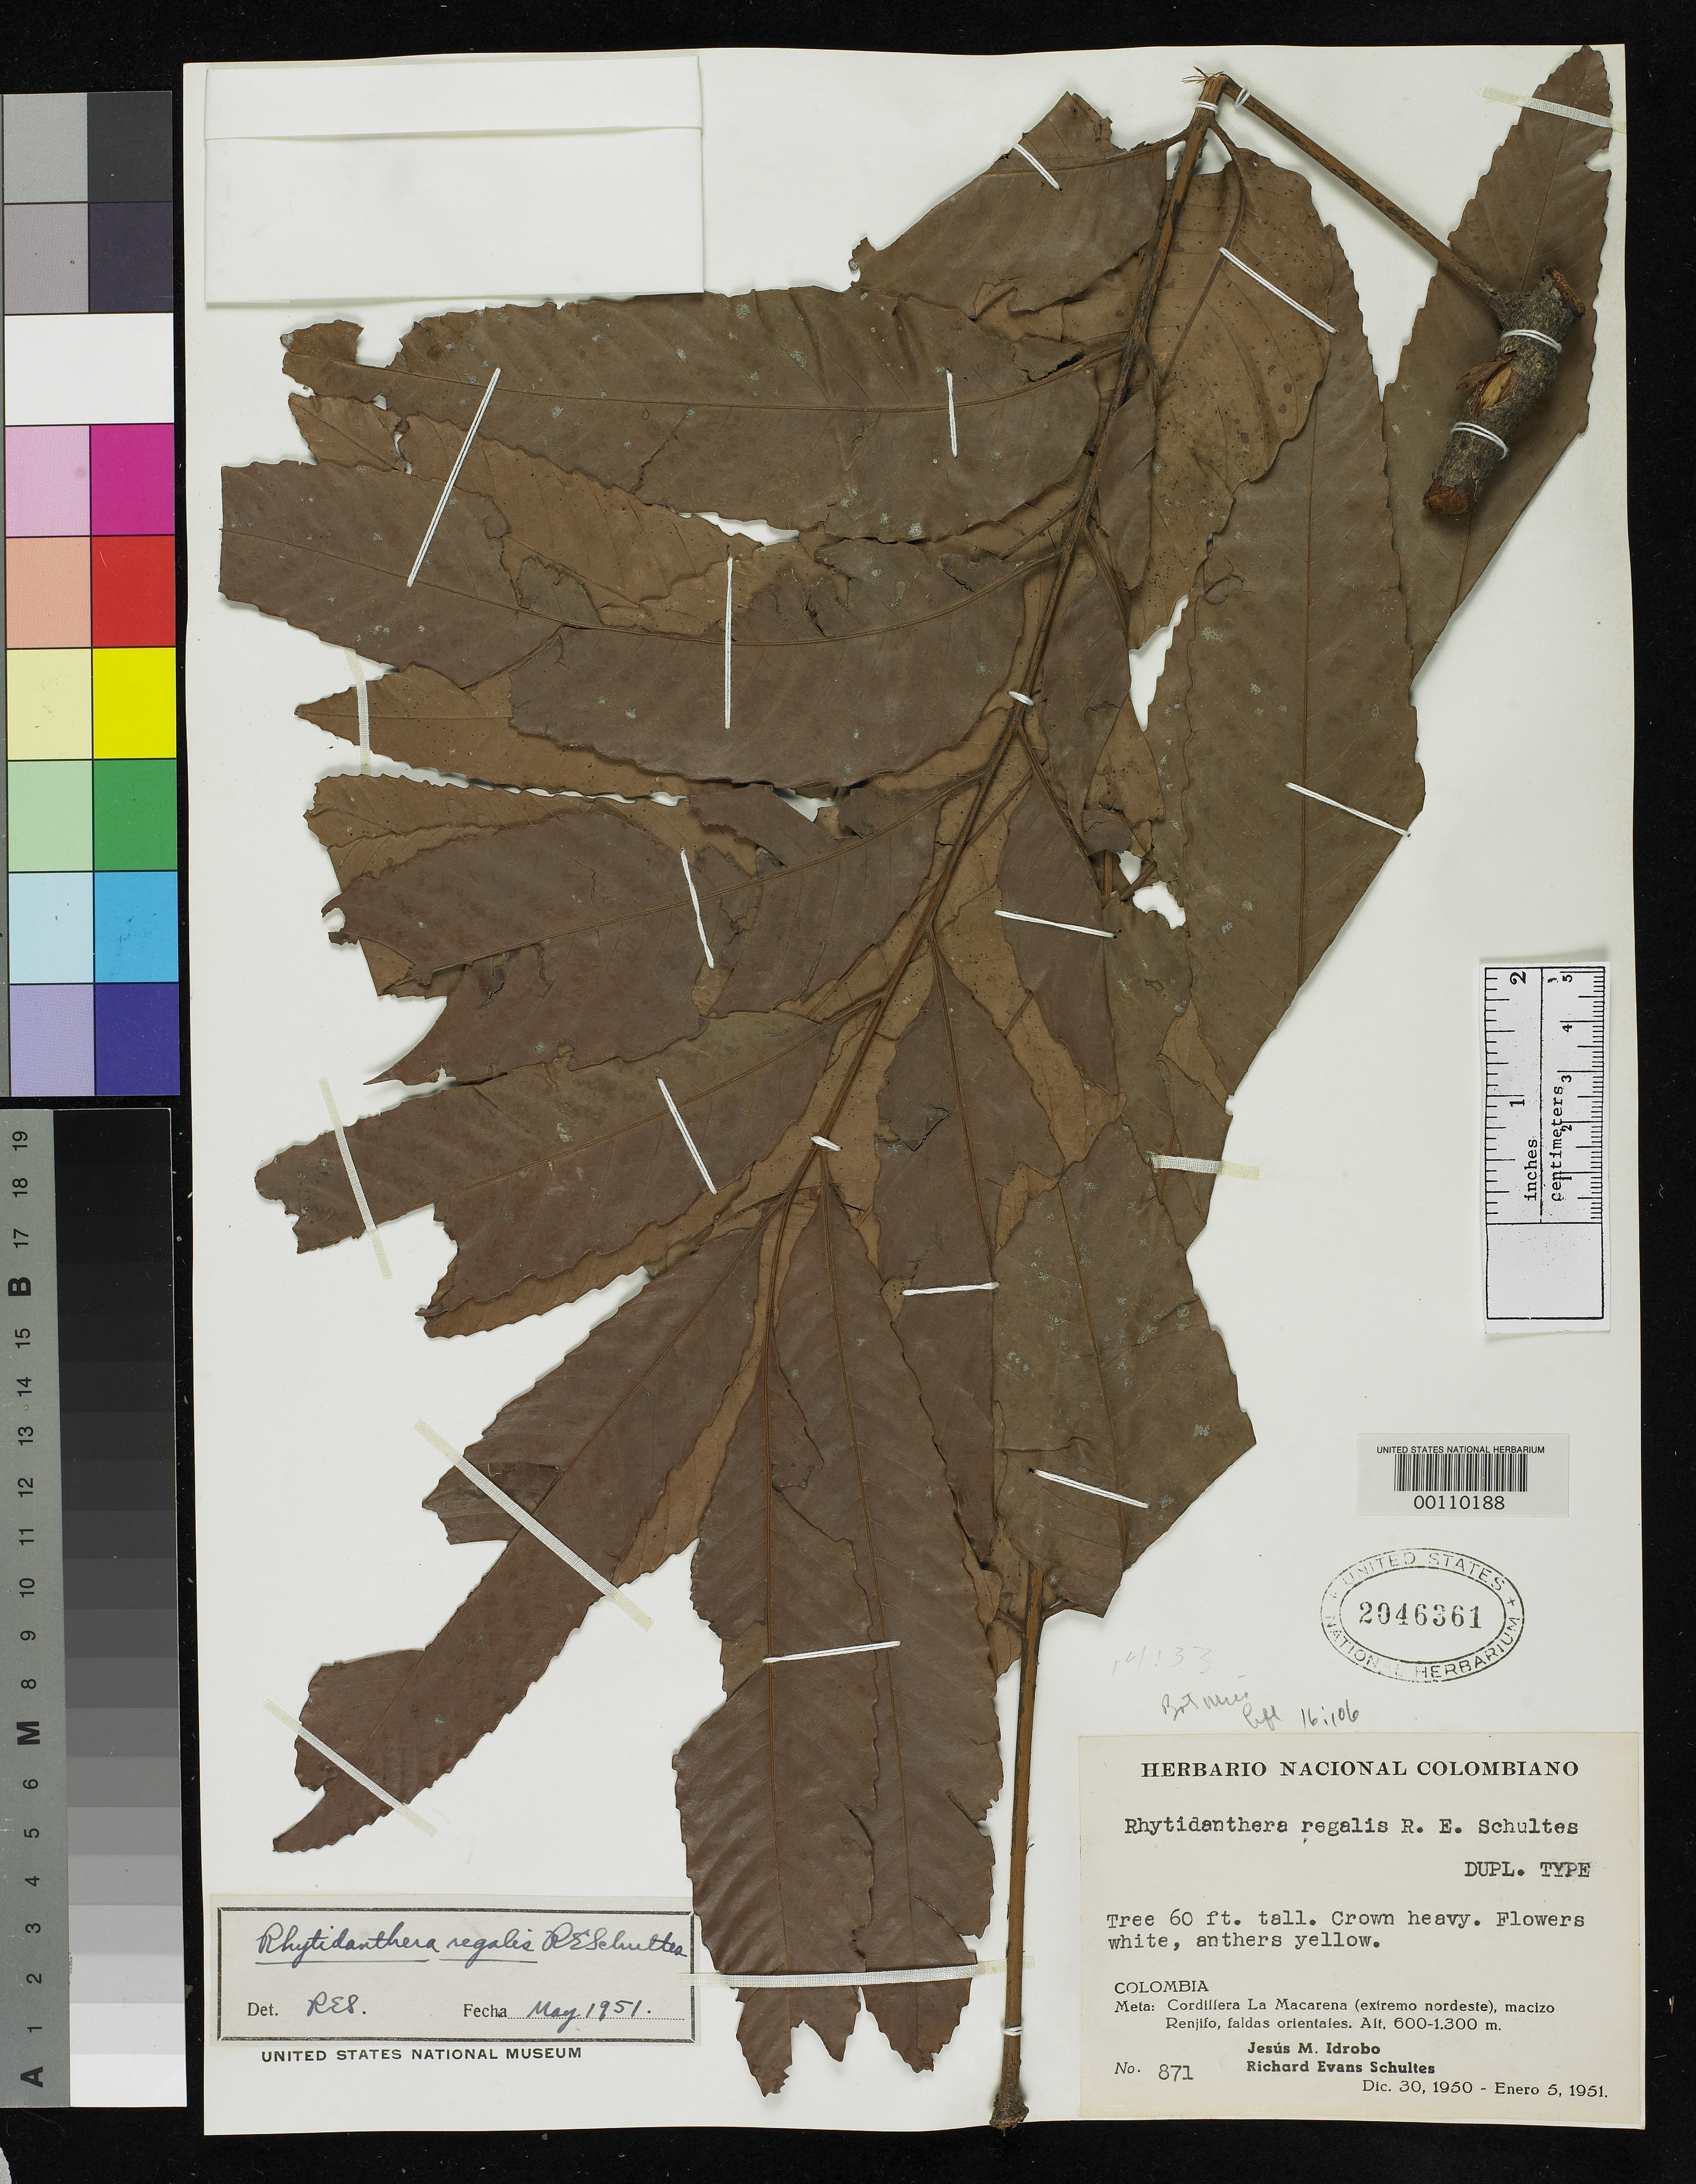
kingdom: Plantae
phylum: Tracheophyta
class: Magnoliopsida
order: Malpighiales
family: Ochnaceae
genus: Rhytidanthera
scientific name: Rhytidanthera regalis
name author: R.E. Schult.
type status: Isotype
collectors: J. M. Idrobo & R. E. Schultes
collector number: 871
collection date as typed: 30 Dec 1950 to 05 Jan 1951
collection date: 1950-12-30/1951-01-05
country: Colombia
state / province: Meta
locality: Cordillera La Macarena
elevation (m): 600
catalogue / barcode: US 2046361